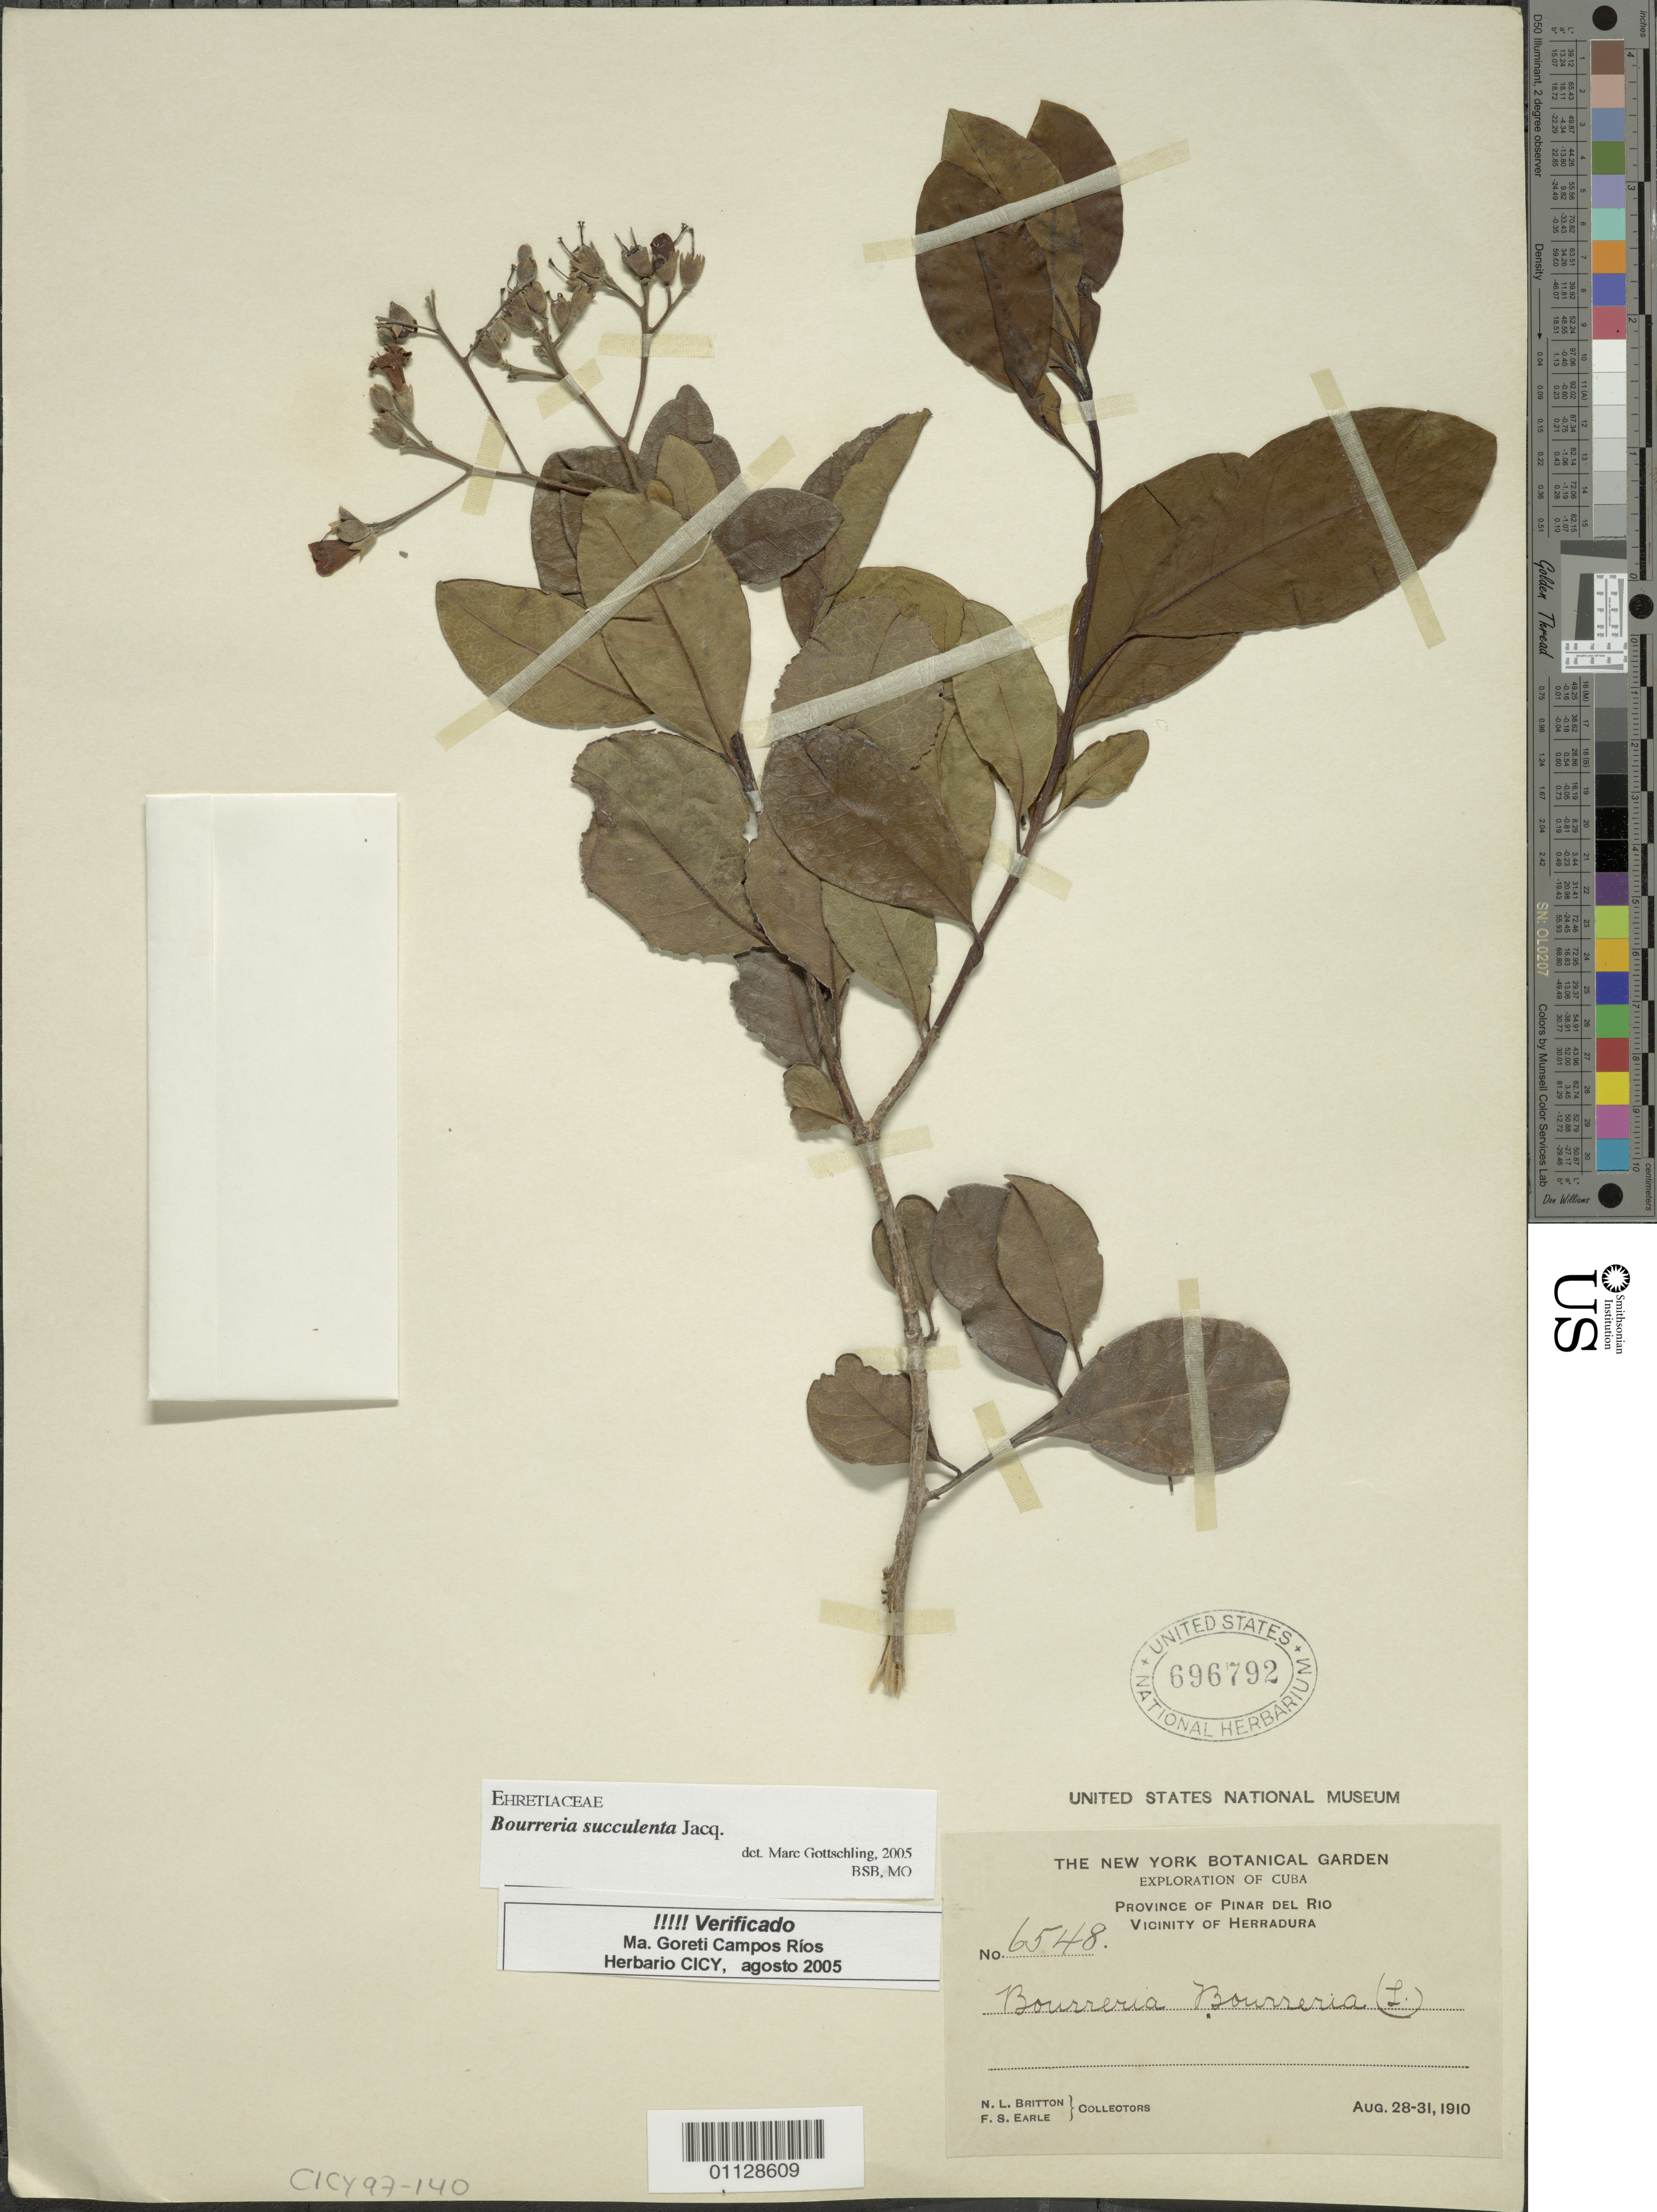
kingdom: Plantae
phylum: Tracheophyta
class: Magnoliopsida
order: Boraginales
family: Ehretiaceae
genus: Bourreria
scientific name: Bourreria succulenta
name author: Jacq.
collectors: N. Britton & F. S. Earle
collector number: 6548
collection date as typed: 28 Aug 1910 to 31 Aug 1910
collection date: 1910-08-28/1910-08-31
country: Cuba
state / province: Pinar del Rio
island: Cuba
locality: Herradura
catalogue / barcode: US 696792